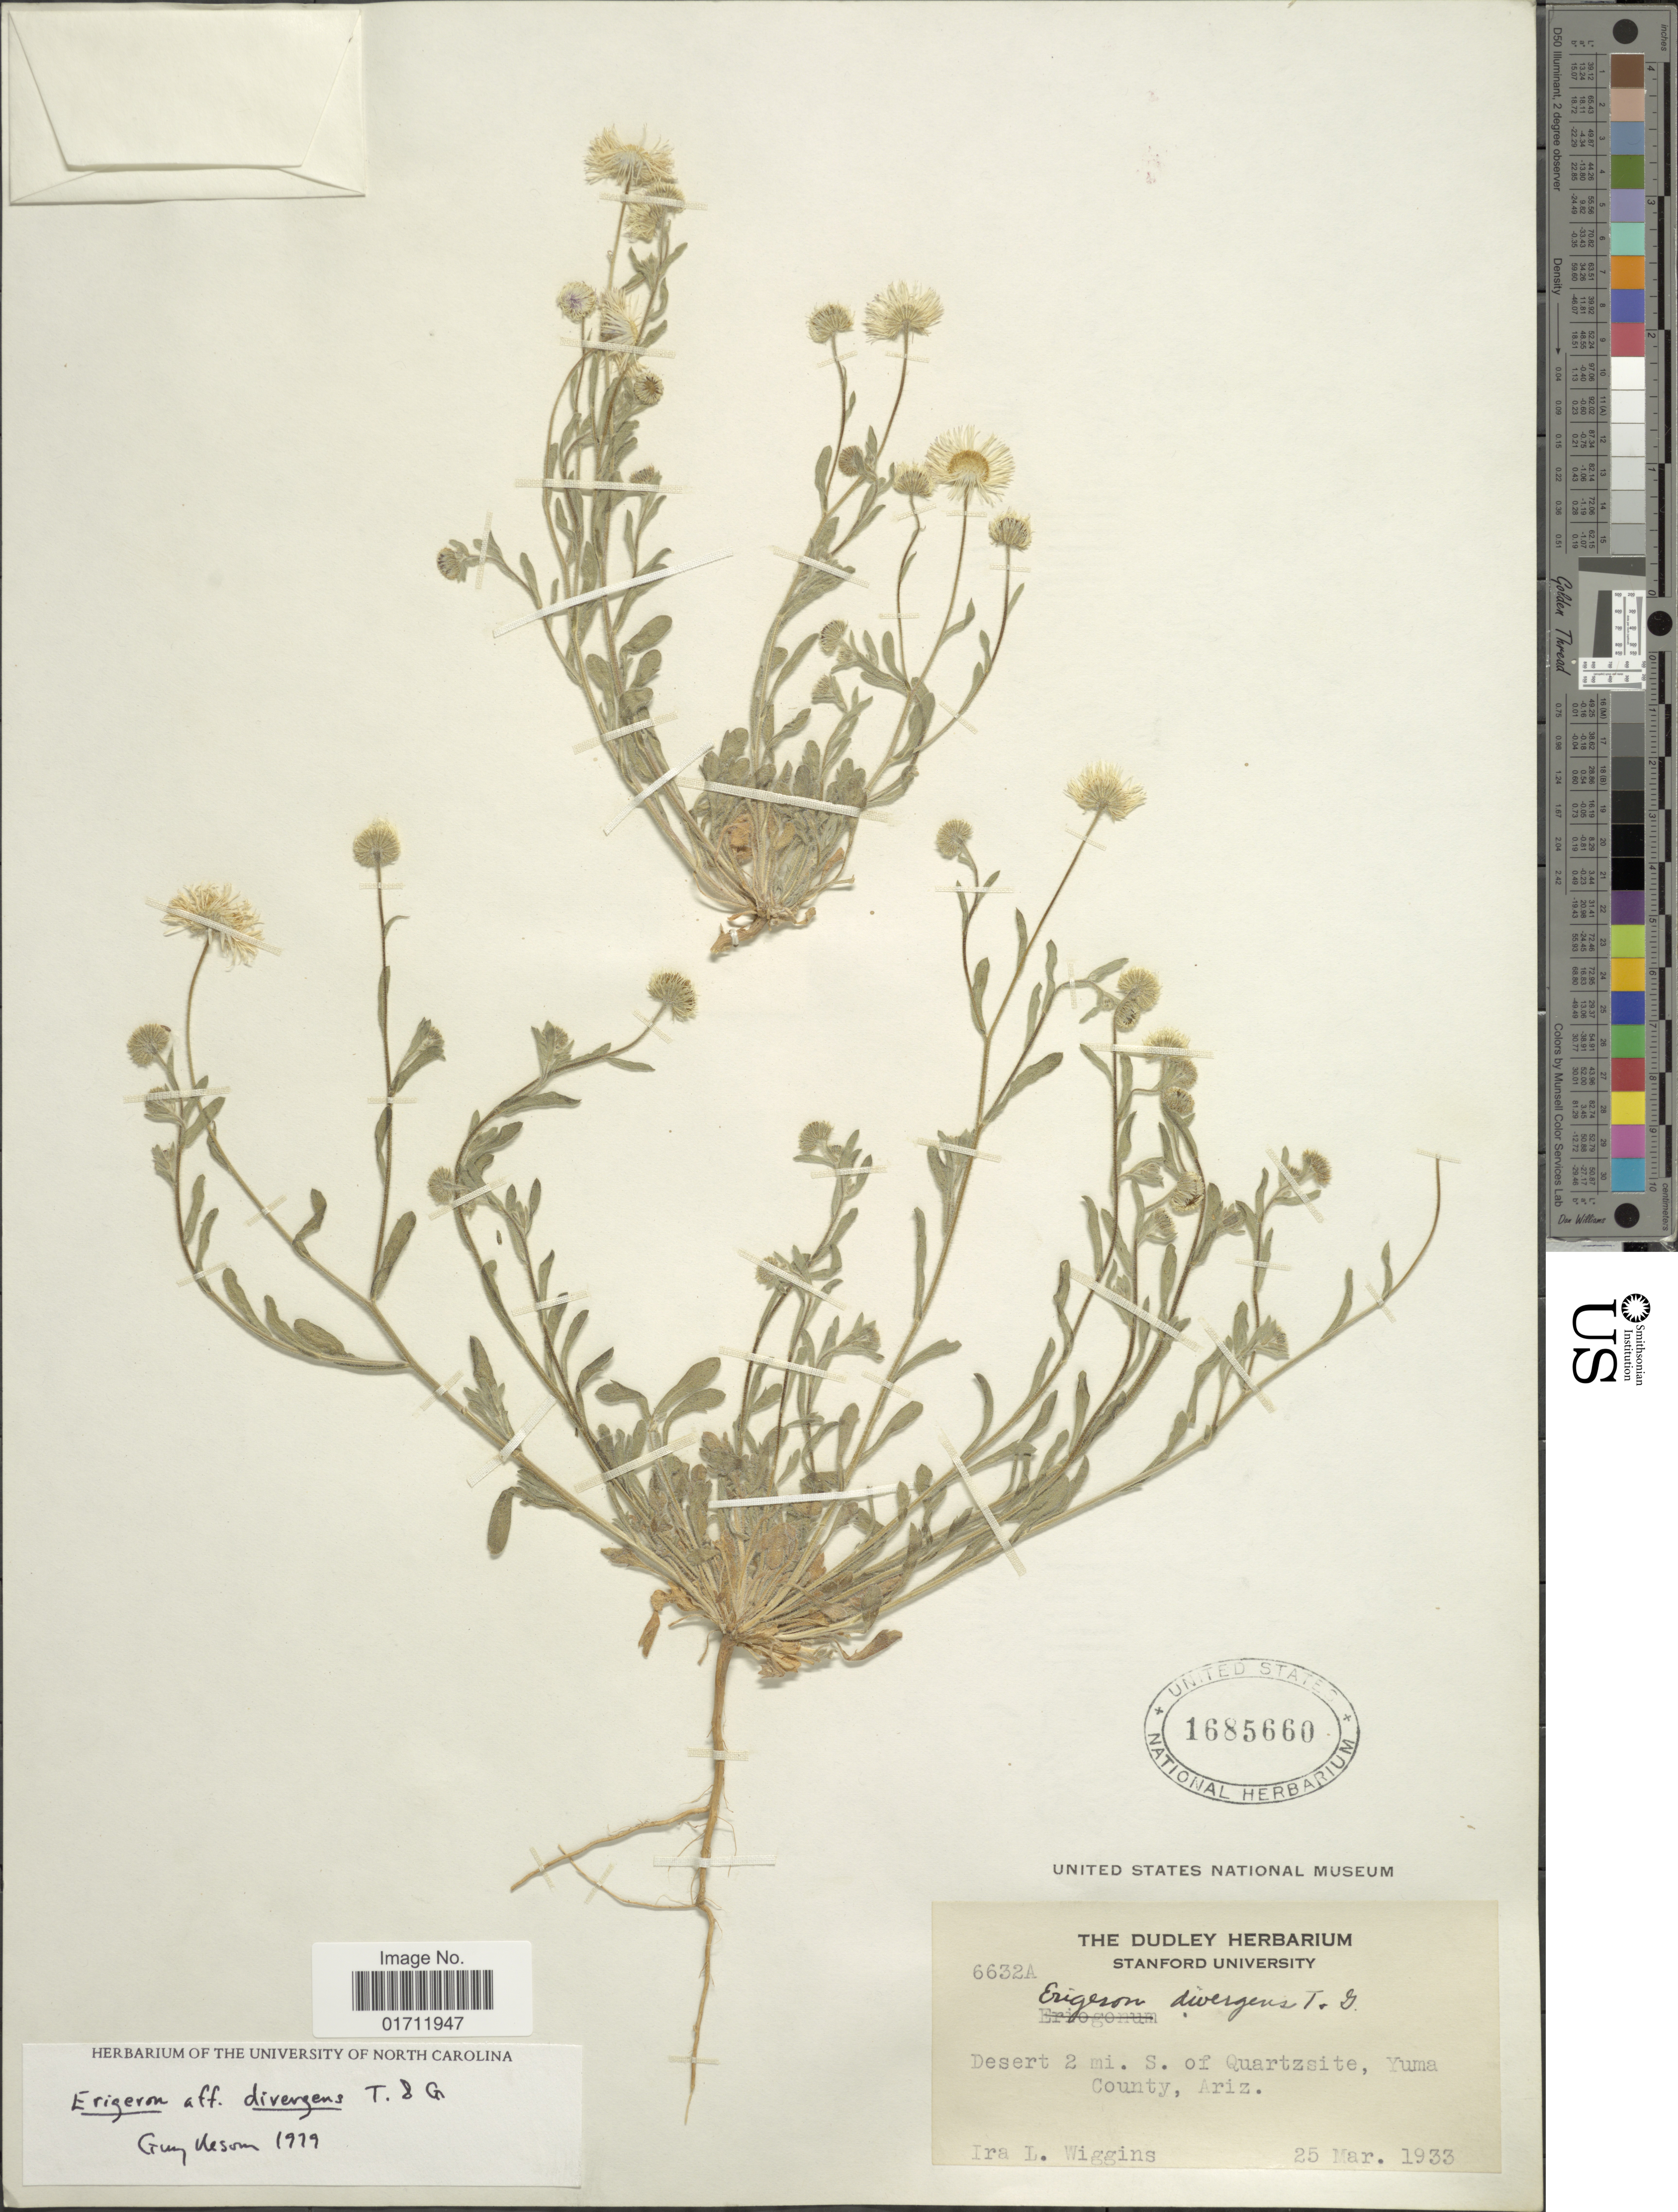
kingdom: Plantae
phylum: Tracheophyta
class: Magnoliopsida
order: Asterales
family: Asteraceae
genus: Erigeron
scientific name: Erigeron divergens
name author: Torr. & A. Gray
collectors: I. L. Wiggins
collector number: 6632A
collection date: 1933-03-25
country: United States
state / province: Arizona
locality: Desert 2 mi. S. of Quartzsite, Yuma County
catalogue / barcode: US 1685660